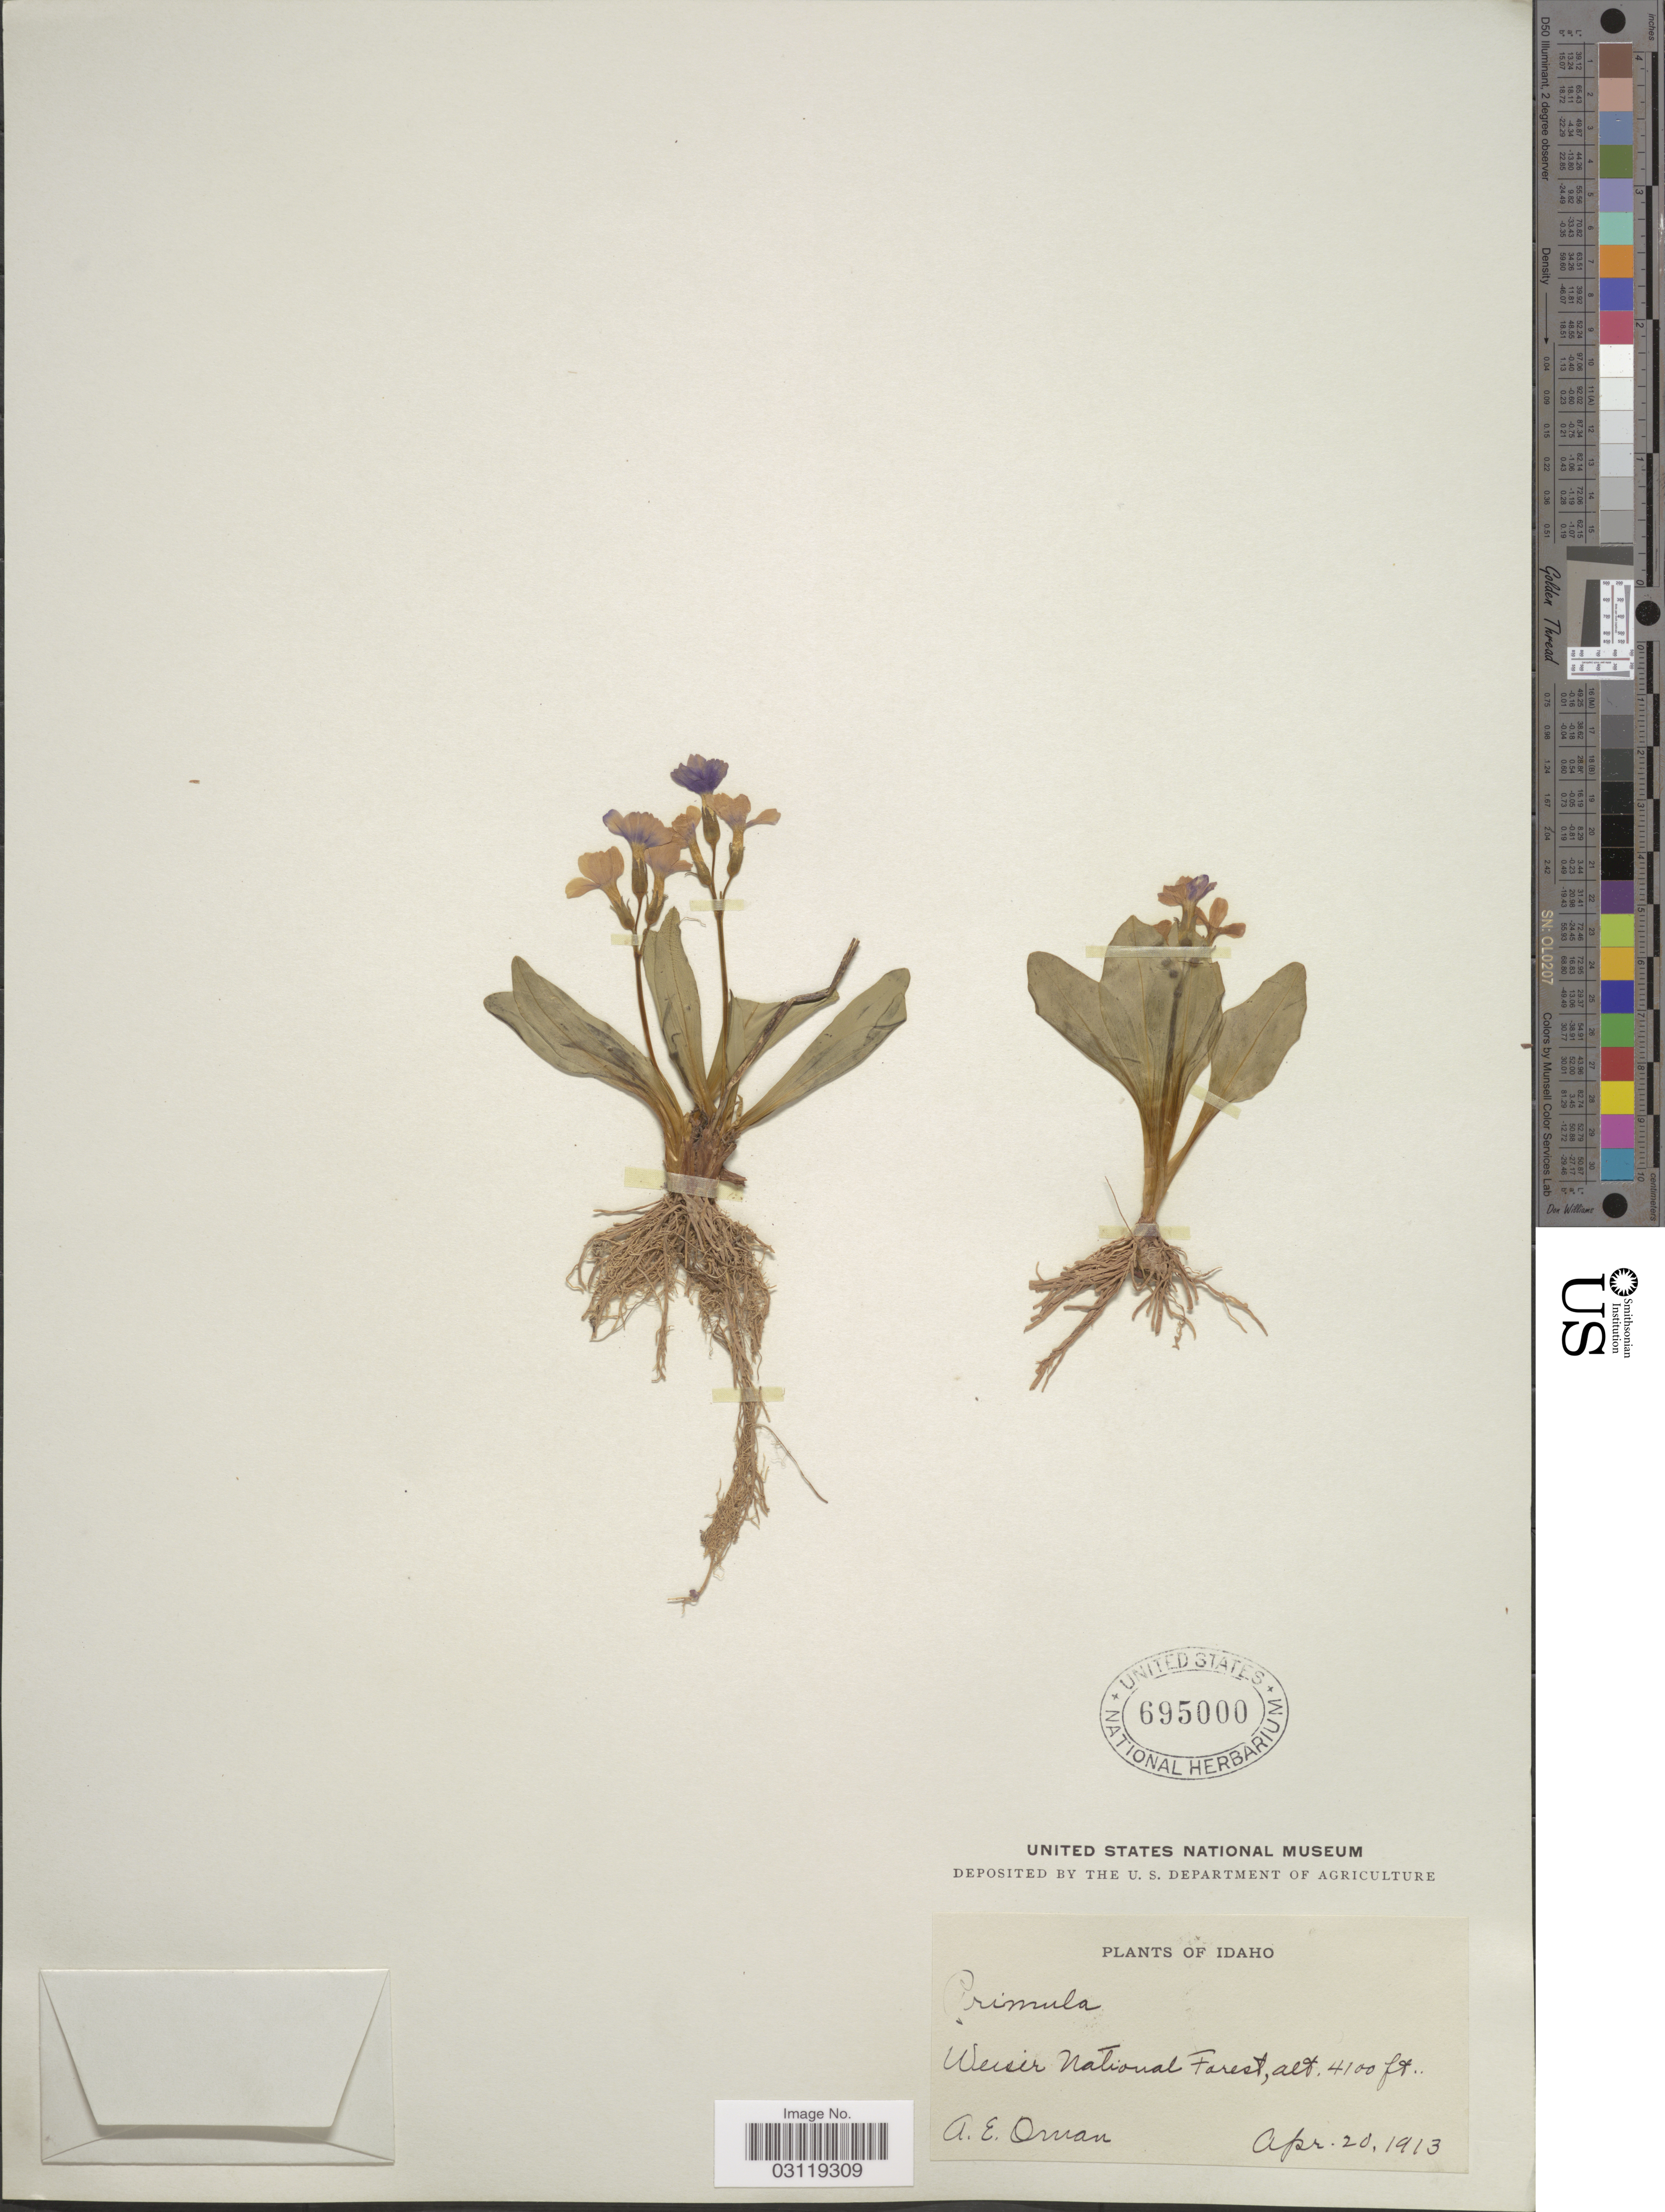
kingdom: Plantae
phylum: Tracheophyta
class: Magnoliopsida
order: Ericales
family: Primulaceae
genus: Primula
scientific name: Primula cusickiana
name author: (A. Gray) A. Gray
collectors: A. Oman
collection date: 1913-04-20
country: United States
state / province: Idaho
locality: Weiser National Forest.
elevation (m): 1250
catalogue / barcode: US 695000